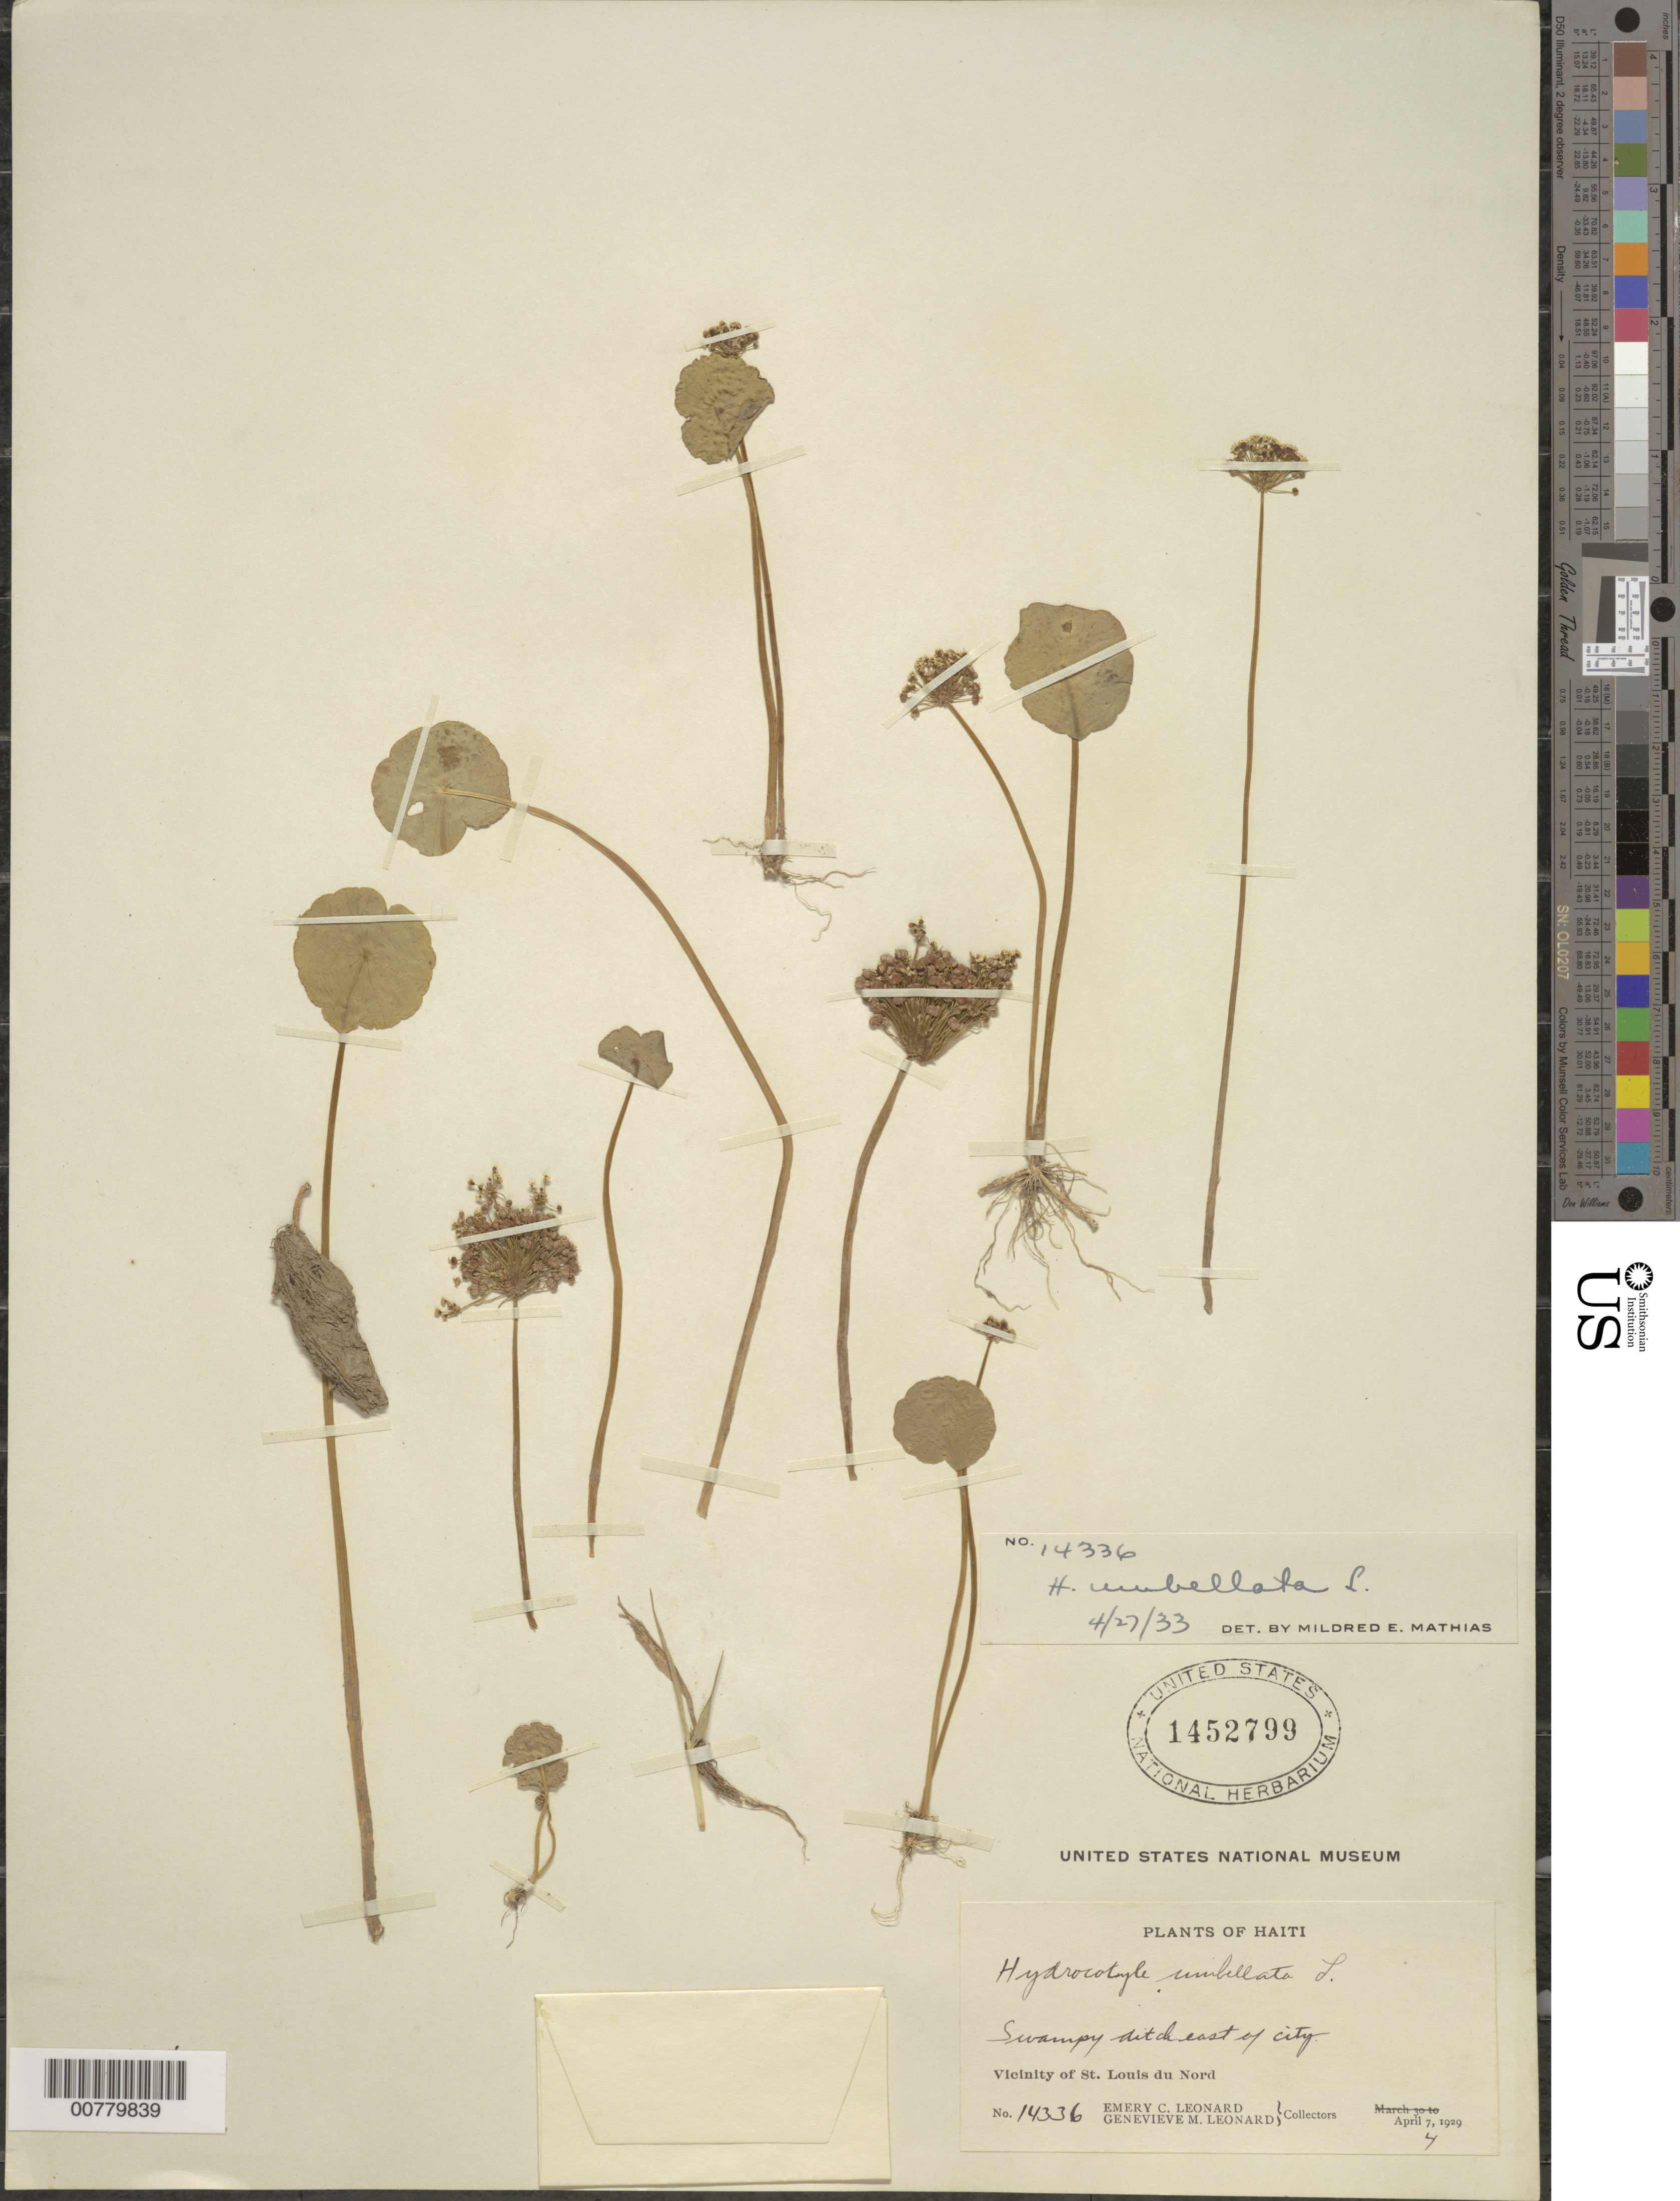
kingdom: Plantae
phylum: Tracheophyta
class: Magnoliopsida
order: Apiales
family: Araliaceae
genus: Hydrocotyle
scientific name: Hydrocotyle umbellata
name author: L.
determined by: Mathias, M. E.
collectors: E. C. Leonard & G. M. Leonard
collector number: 14336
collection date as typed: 04 Apr 1929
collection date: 1929-04-04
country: Haiti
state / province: Nord-Ouest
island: Hispaniola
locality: Vicinity of St. Louis du Nord, swampy ditch east of city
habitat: Swampy ditch.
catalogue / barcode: US 1452799